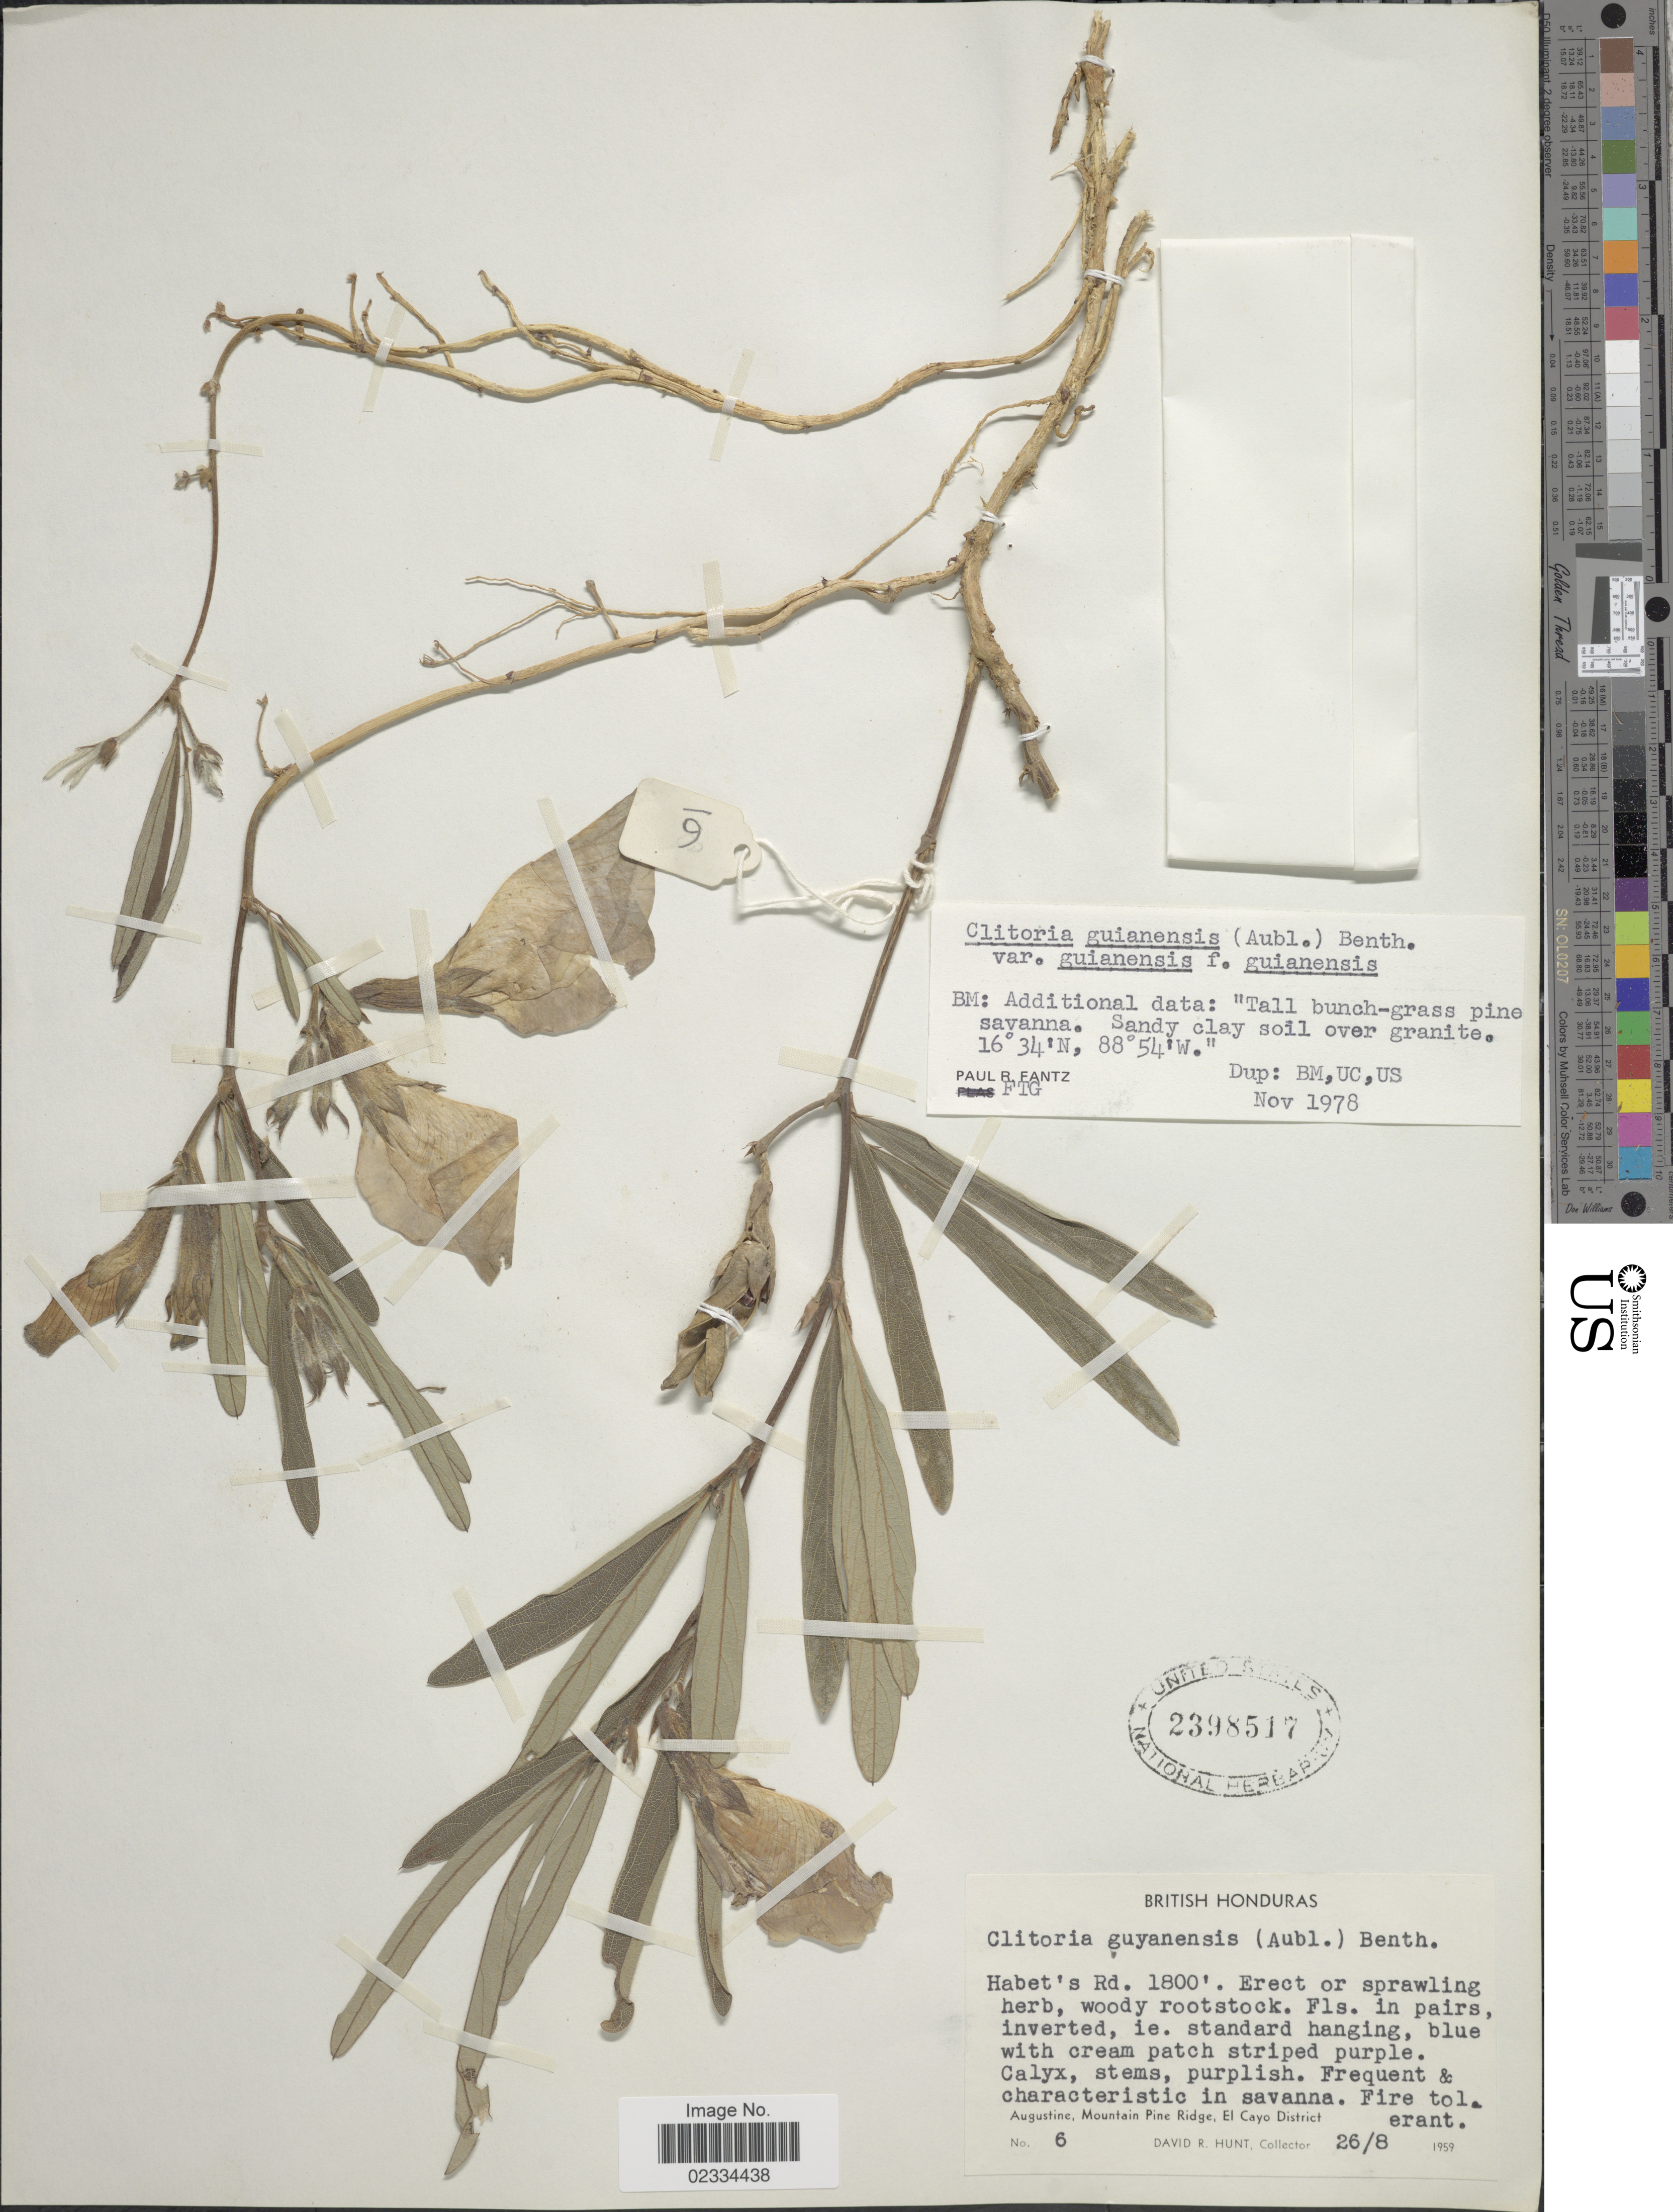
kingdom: Plantae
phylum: Tracheophyta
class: Magnoliopsida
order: Fabales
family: Fabaceae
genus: Clitoria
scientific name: Clitoria guianensis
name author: (Aubl.) Benth.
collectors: D. R. Hunt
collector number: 6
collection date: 1959-08-26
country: Belize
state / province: Cayo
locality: British Honduras. Augustine, Mountain Pine Ridge. Habet's Rd.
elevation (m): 549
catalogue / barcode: US 2398517